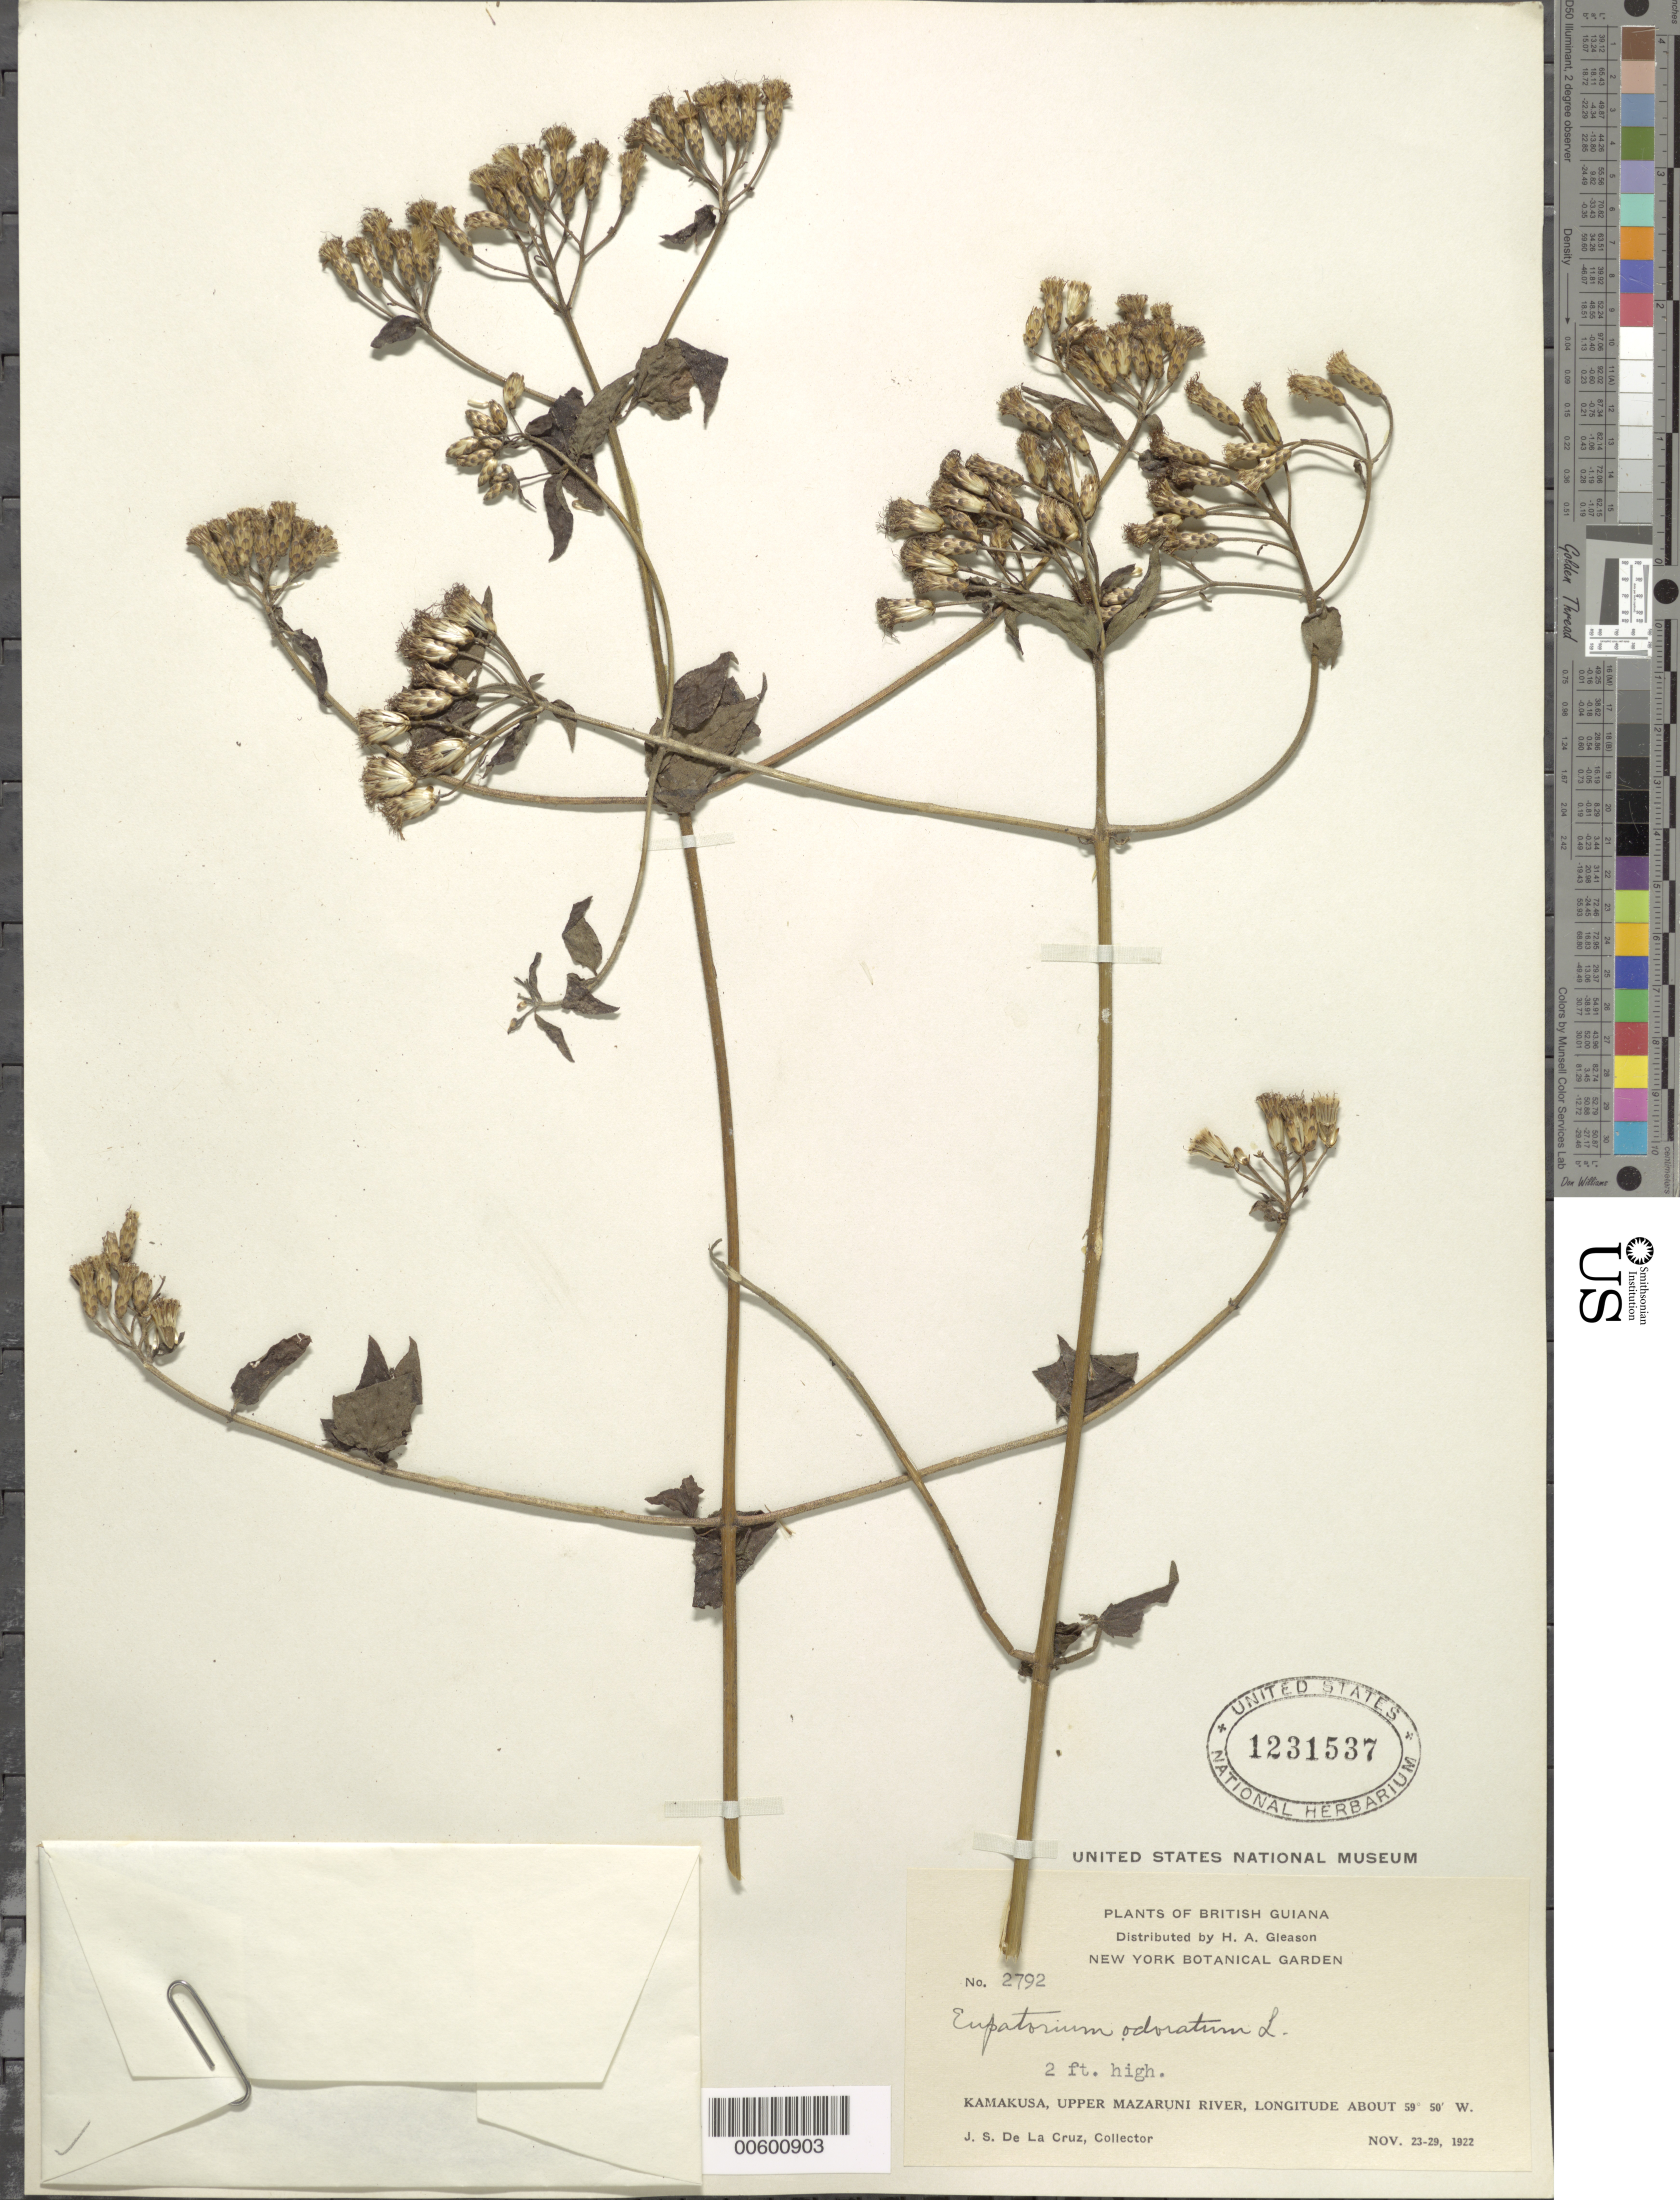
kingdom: Plantae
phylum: Tracheophyta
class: Magnoliopsida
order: Asterales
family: Asteraceae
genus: Chromolaena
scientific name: Chromolaena odorata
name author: (L.) R.M. King & H. Rob.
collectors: J. S. de la Cruz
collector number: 2792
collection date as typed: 23-Nov-22 to 29-Nov-22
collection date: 1922-11-23/1922-11-29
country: Guyana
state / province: Cuyuni-Mazaruni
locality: Kamakusa, Upper Mazaruni R.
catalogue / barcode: US 1231537